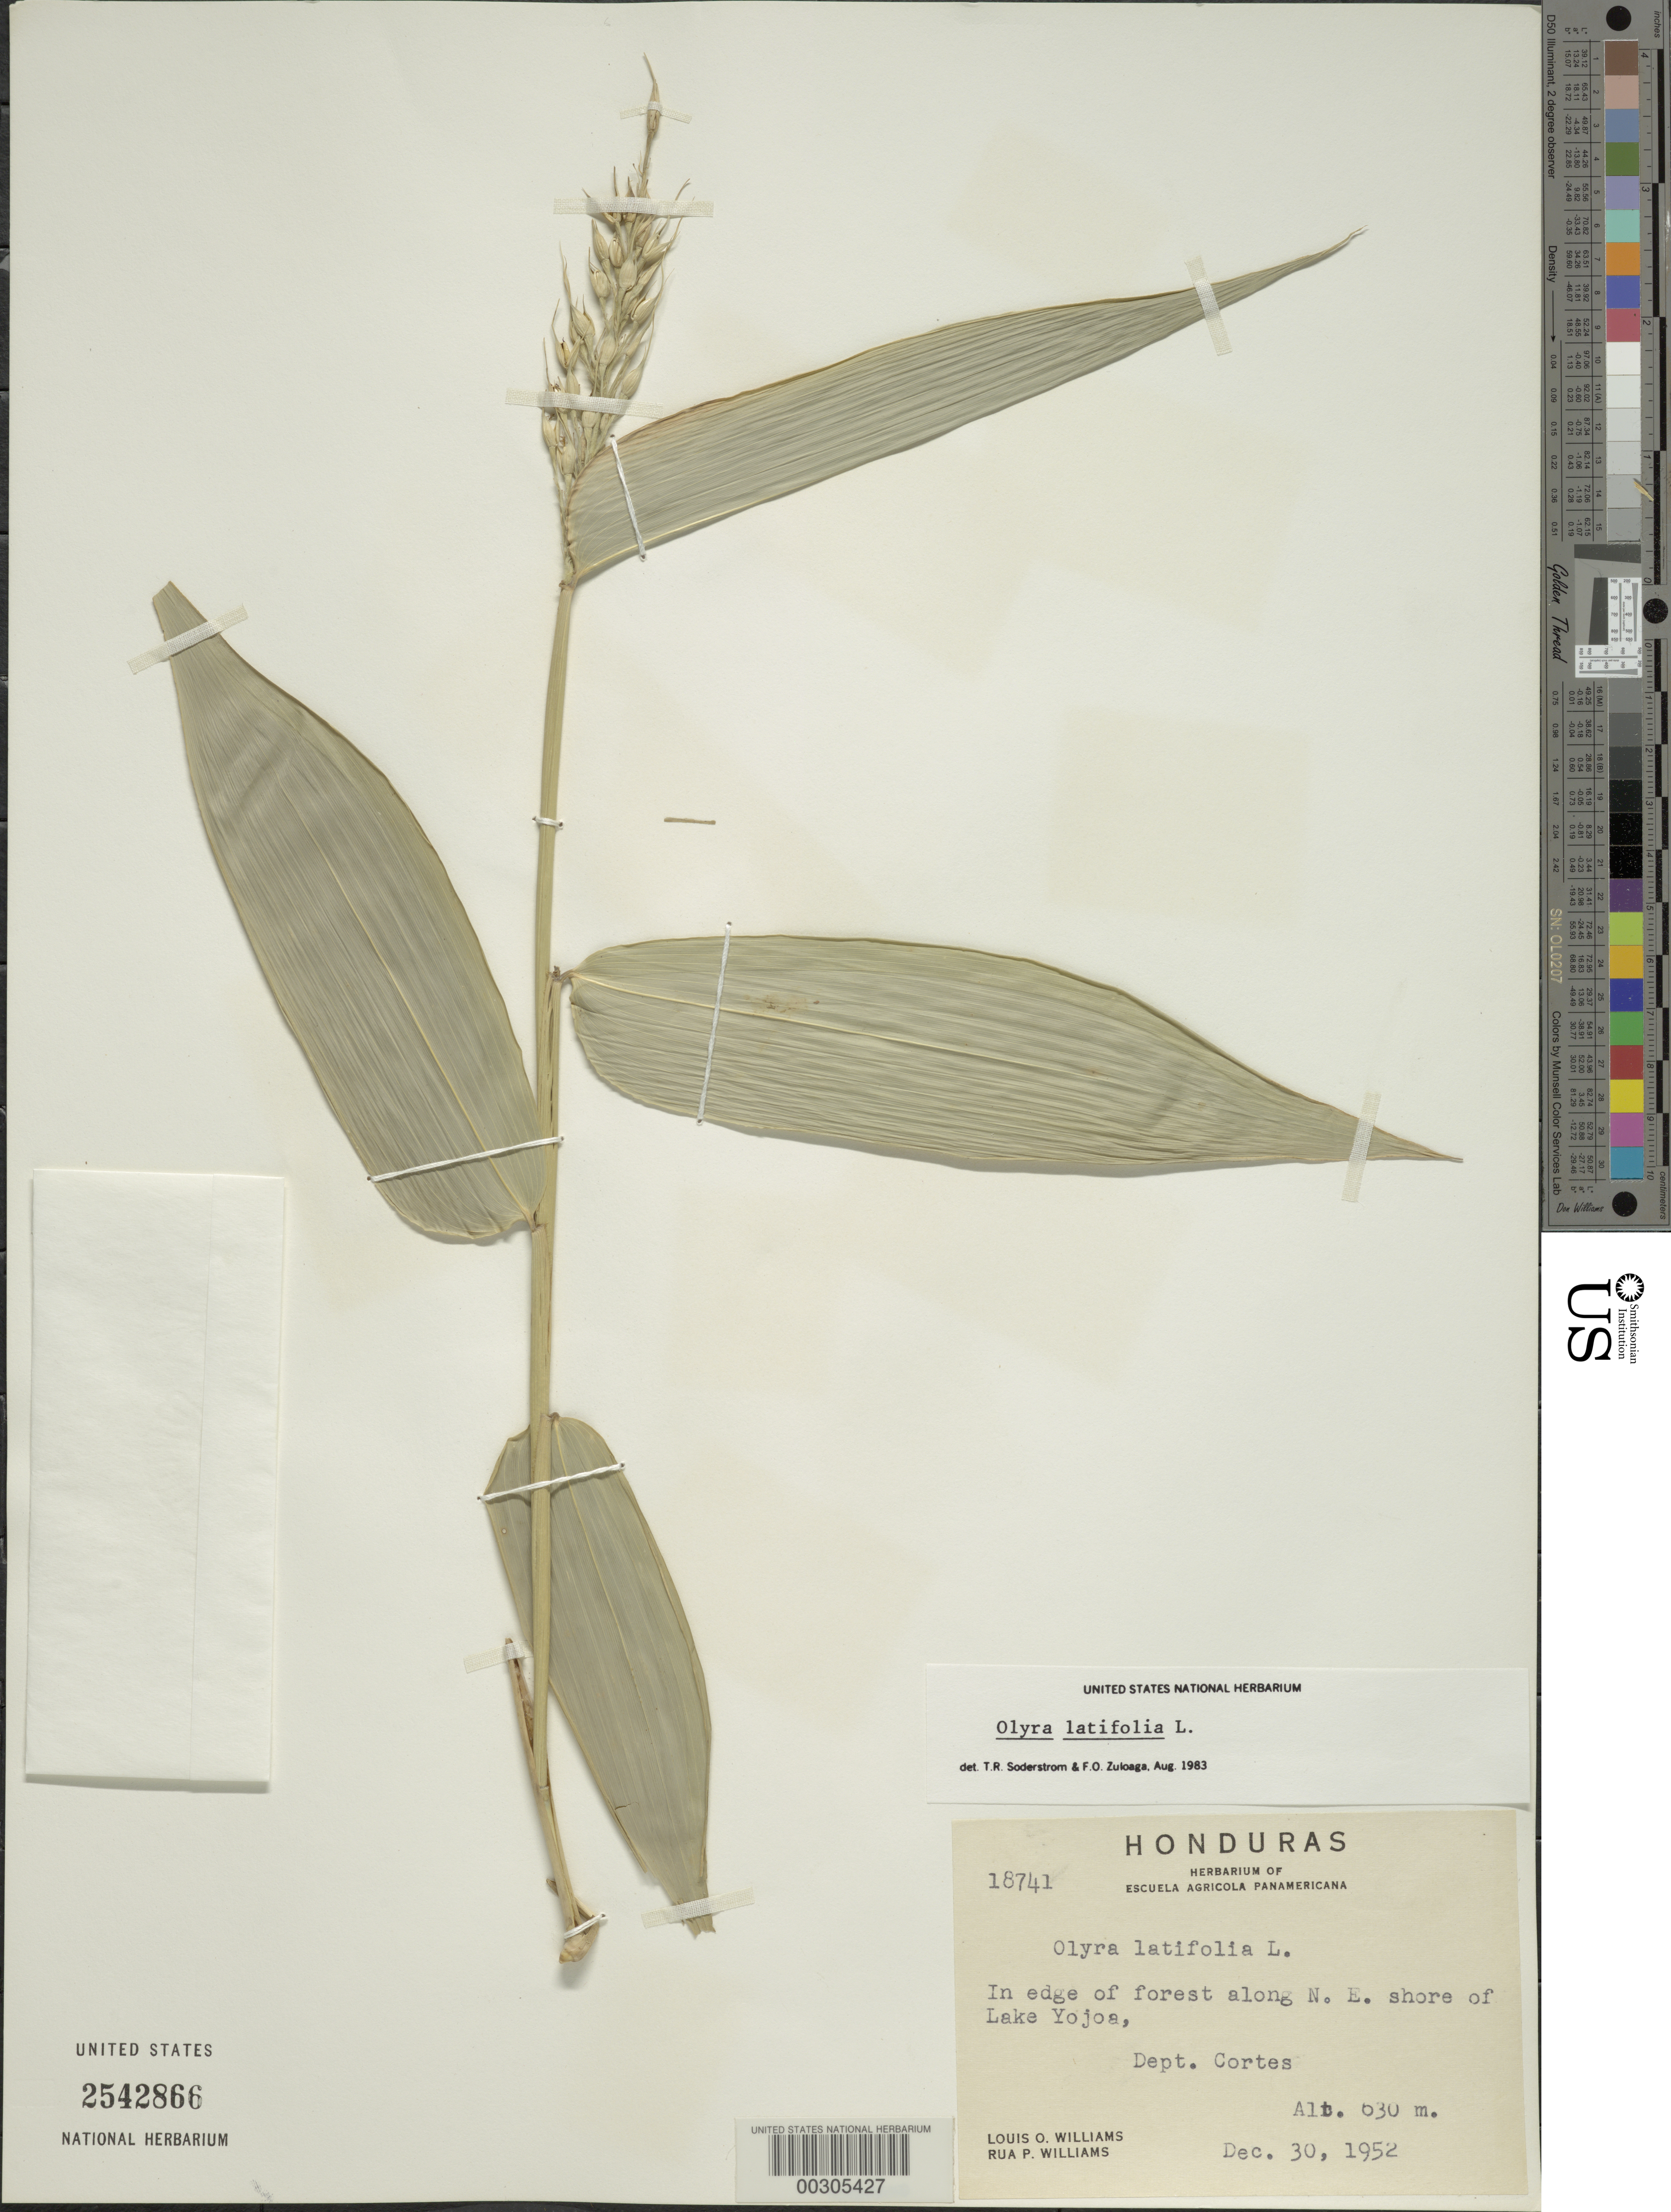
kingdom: Plantae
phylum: Tracheophyta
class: Liliopsida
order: Poales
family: Poaceae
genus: Olyra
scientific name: Olyra latifolia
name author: L.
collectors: L. O. Williams & T. P. Williams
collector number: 18741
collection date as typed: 30 Dec 1952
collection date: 1952-12-30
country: Honduras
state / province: Cortés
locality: Lake Yojoa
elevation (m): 630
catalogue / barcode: US 2542866